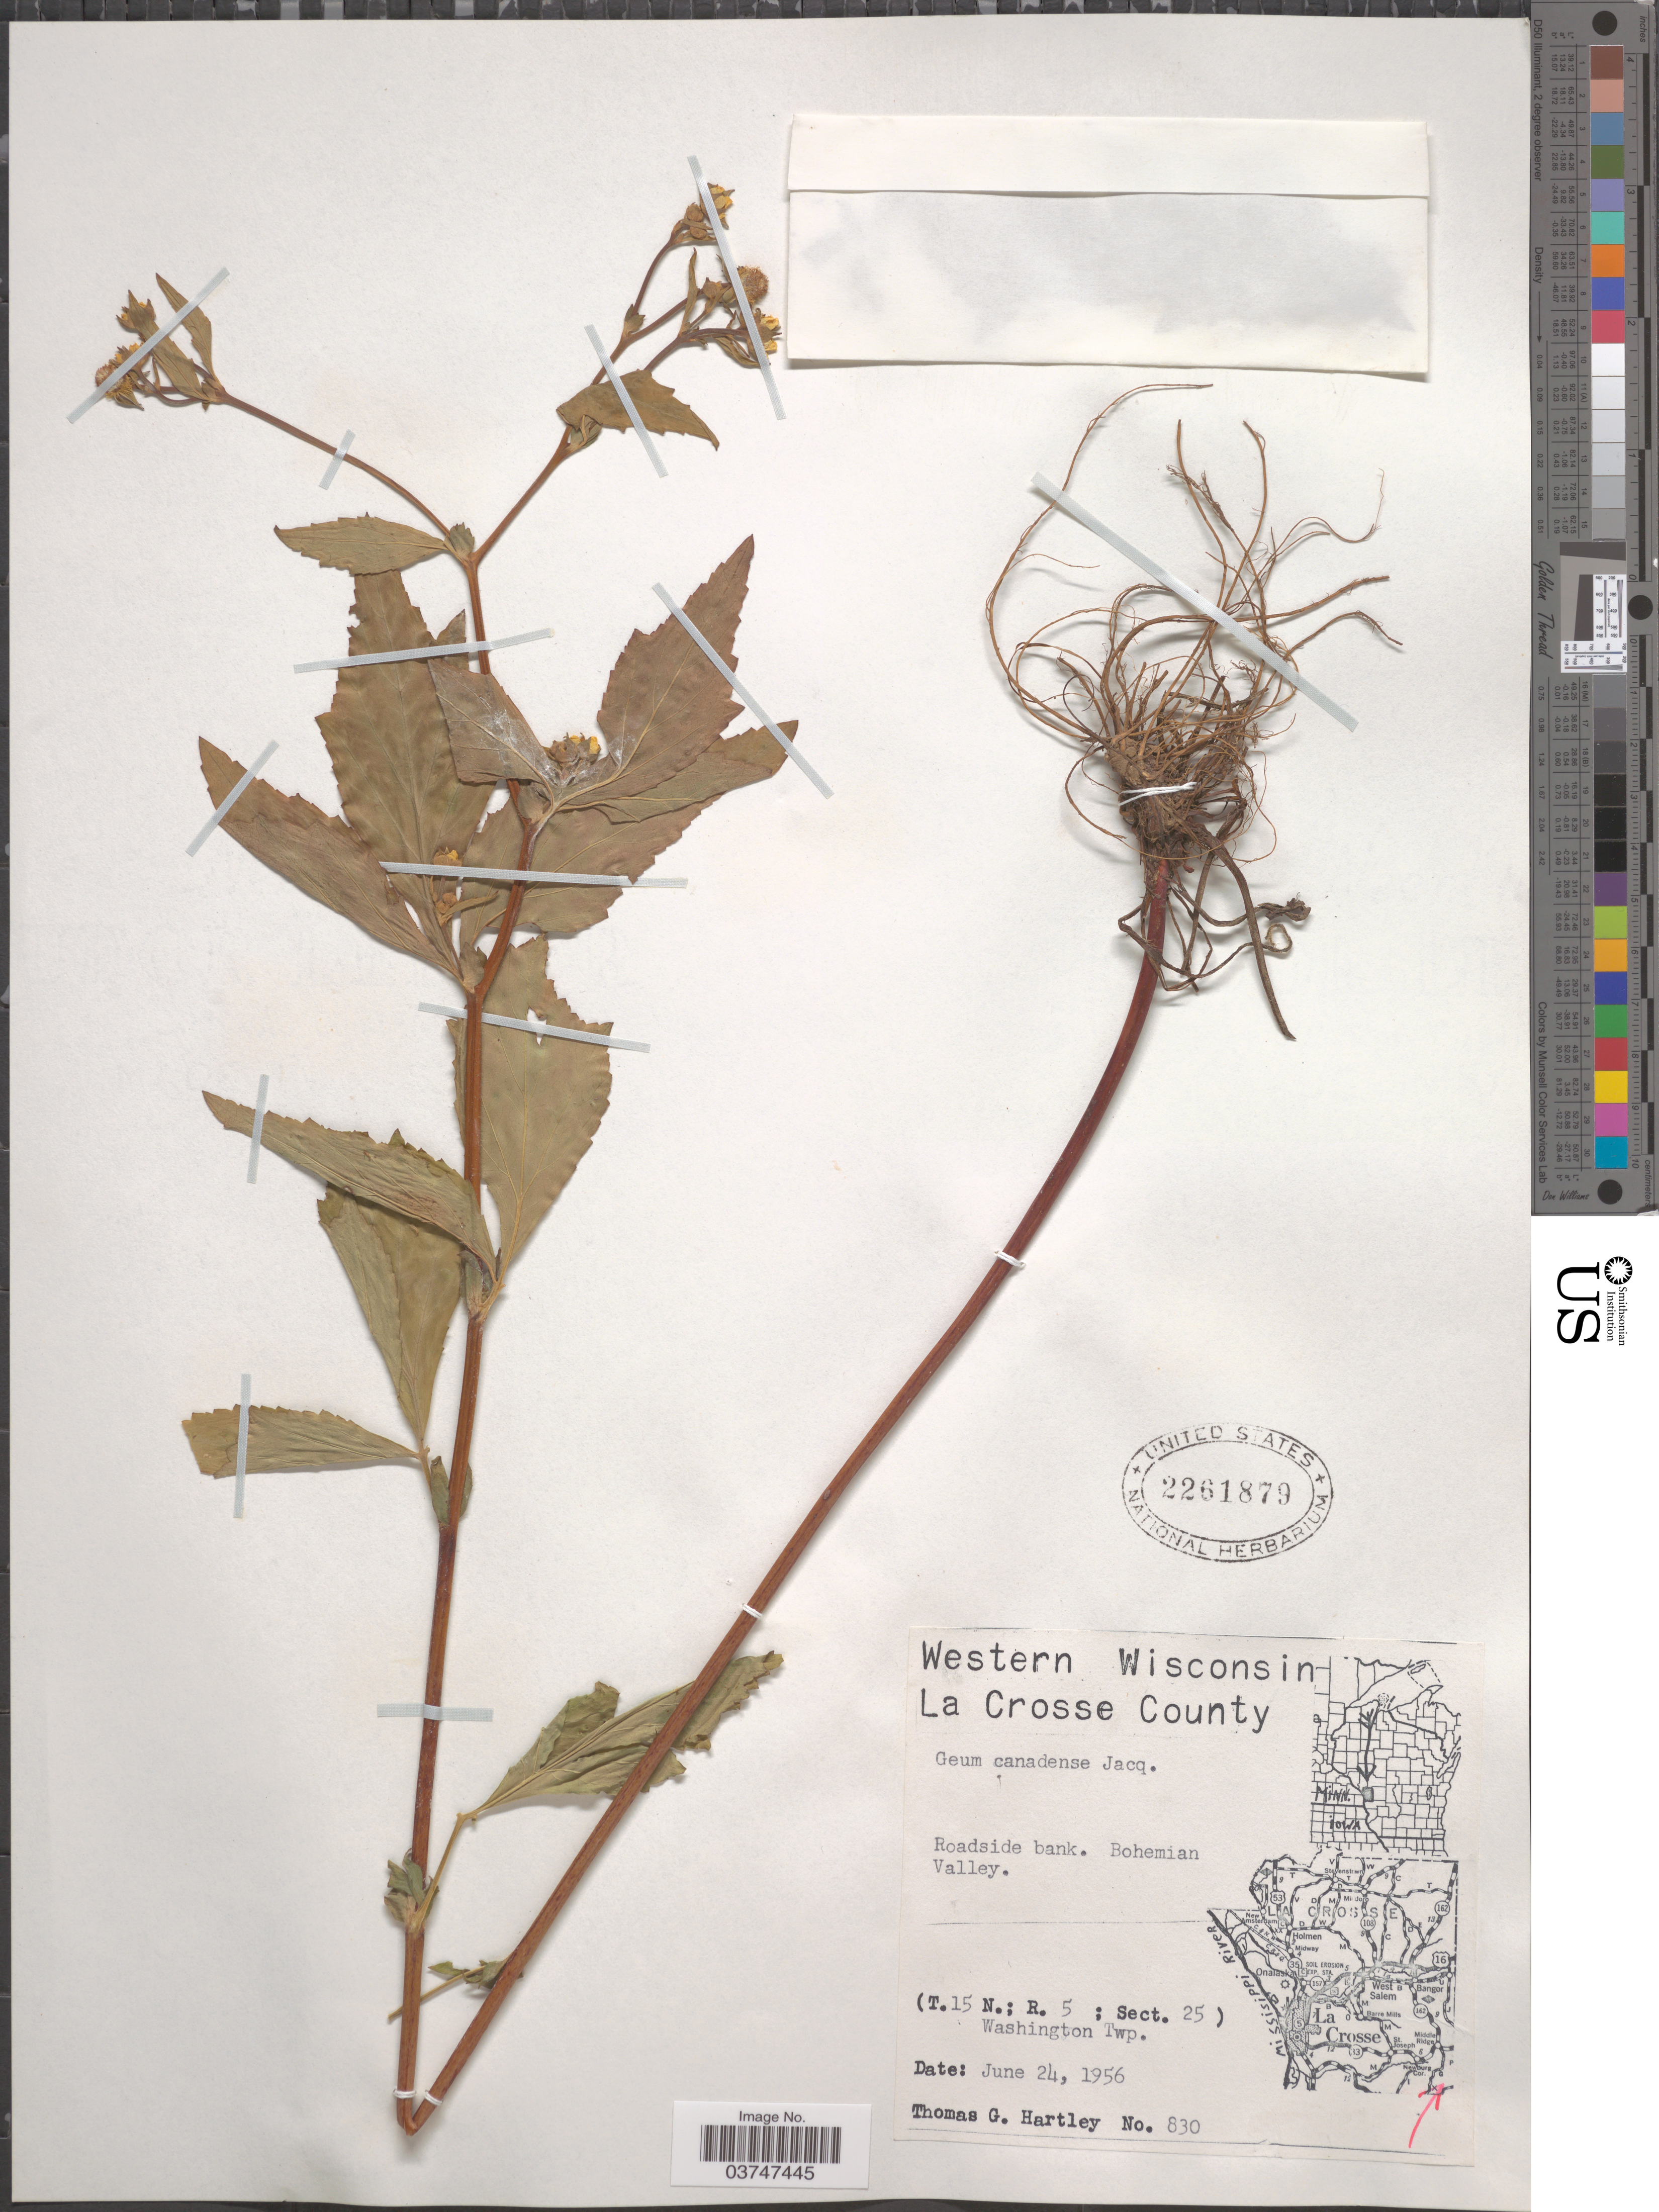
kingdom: Plantae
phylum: Tracheophyta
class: Magnoliopsida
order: Rosales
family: Rosaceae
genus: Geum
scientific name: Geum canadense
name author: Jacq.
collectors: T. G. Hartley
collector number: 830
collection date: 1956-06-24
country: United States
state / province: Wisconsin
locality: Western Wisconsin. La Crosse County. Roadside bank. Bohemian Valley. (T. 15 N.; R. 5 ; Sect. 25). Washington Twp.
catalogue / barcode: US 2261879